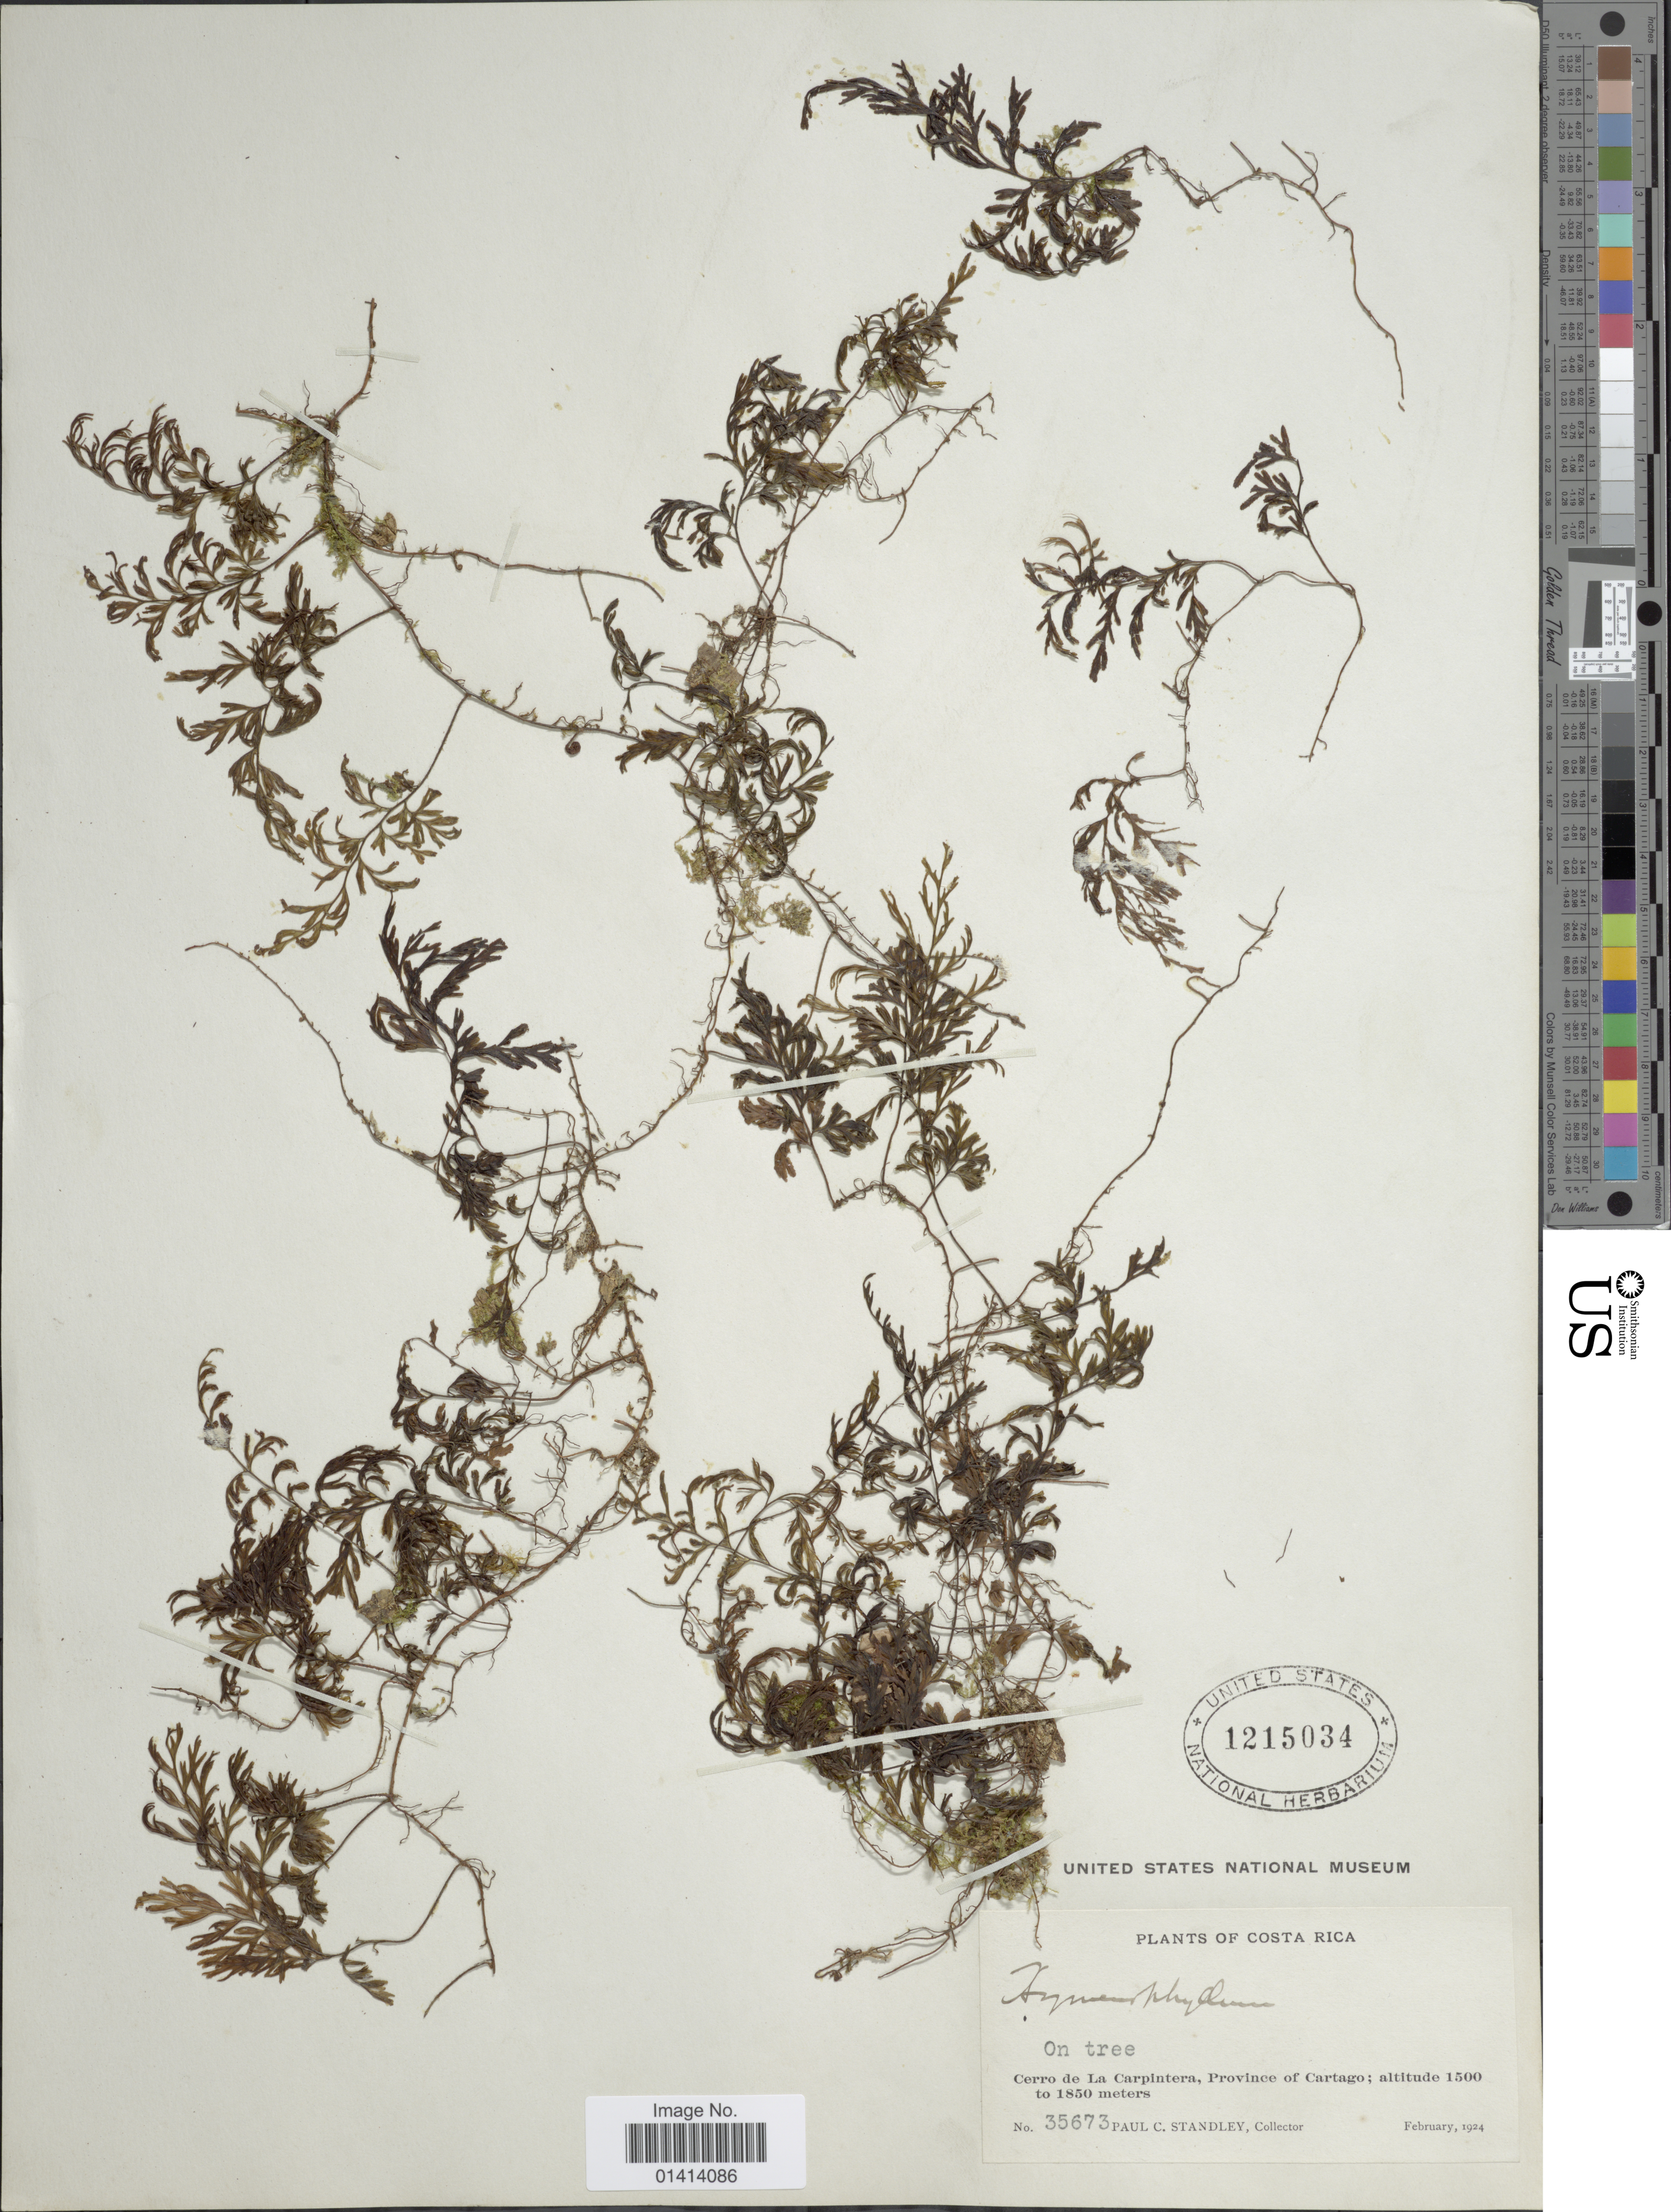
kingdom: Plantae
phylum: Tracheophyta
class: Polypodiopsida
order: Hymenophyllales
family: Hymenophyllaceae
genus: Hymenophyllum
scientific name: Hymenophyllum fucoides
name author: (Sw.) Sw.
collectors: P. C. Standley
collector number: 35673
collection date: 1924-02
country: Costa Rica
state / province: Cartago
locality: Cerro de La Carpintera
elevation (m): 1500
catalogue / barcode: US 1215034